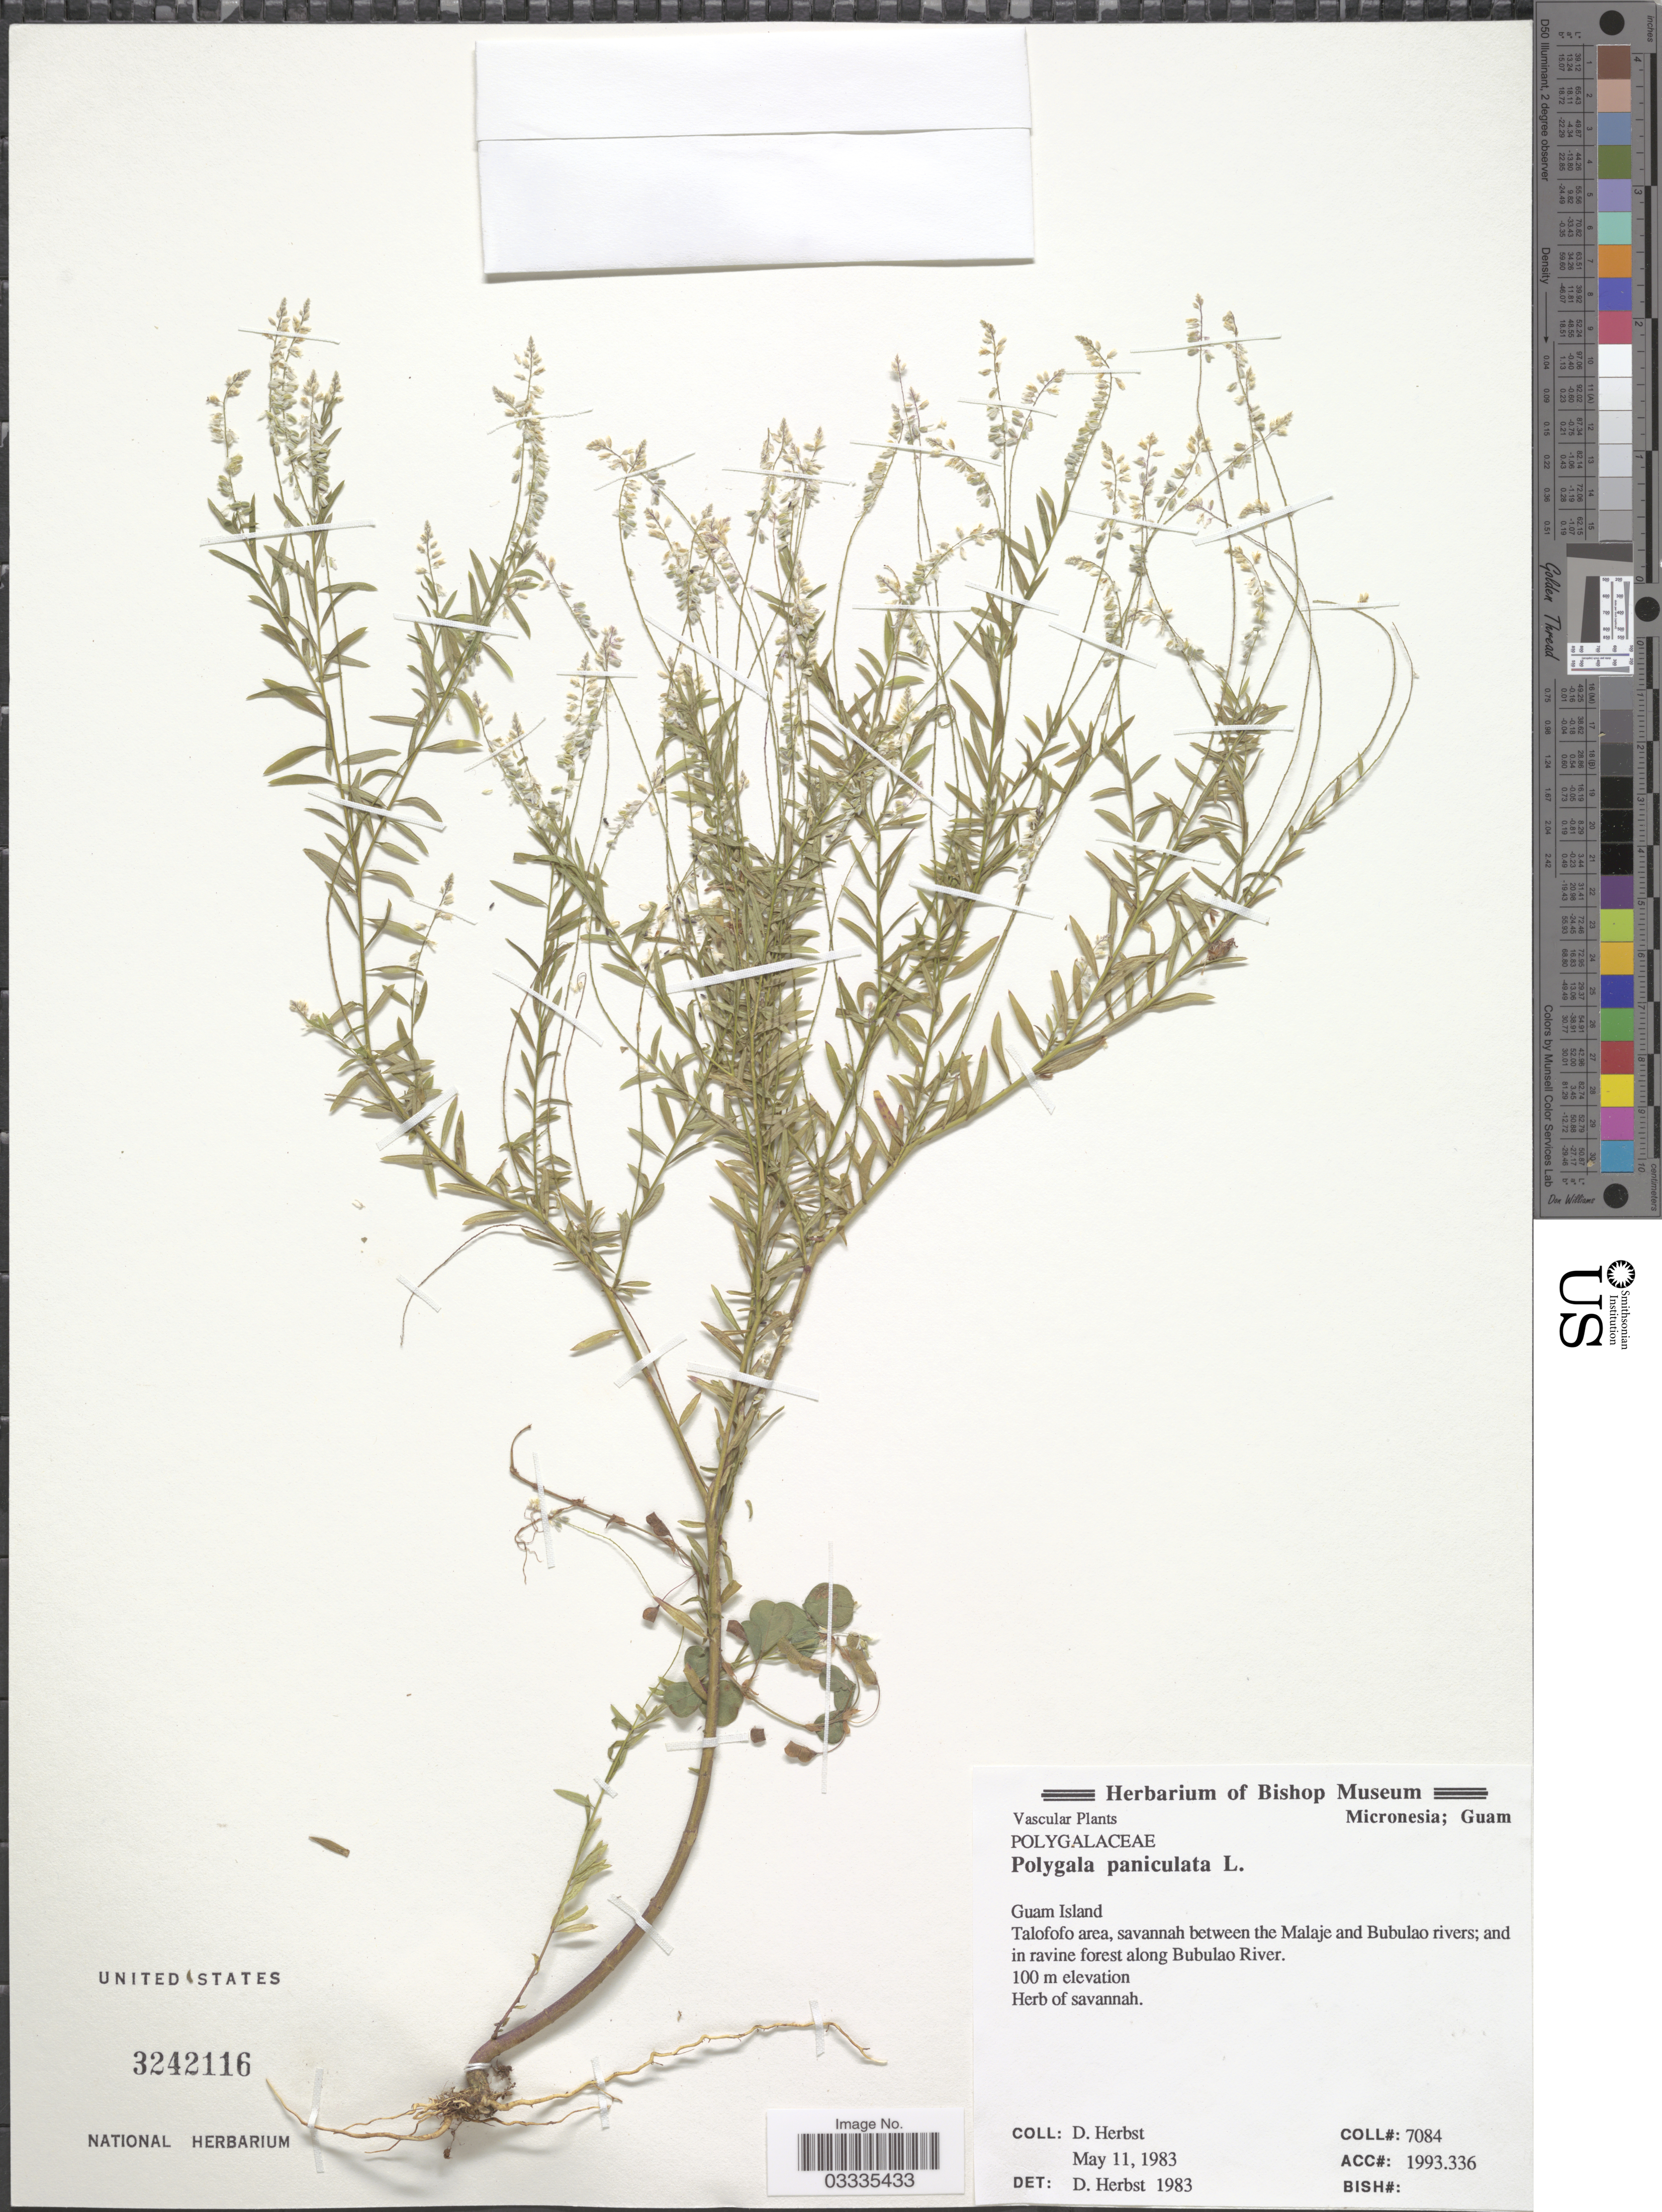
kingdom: Plantae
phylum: Tracheophyta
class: Magnoliopsida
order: Fabales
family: Polygalaceae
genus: Polygala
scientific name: Polygala paniculata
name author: L.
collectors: D. Herbst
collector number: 7084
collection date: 1983-05-11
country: Guam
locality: Guam Island. Talofofo area, savannah between the Malaje and Bubulao rivers; and in ravine forest along Bubulao River.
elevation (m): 100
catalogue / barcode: US 3242116